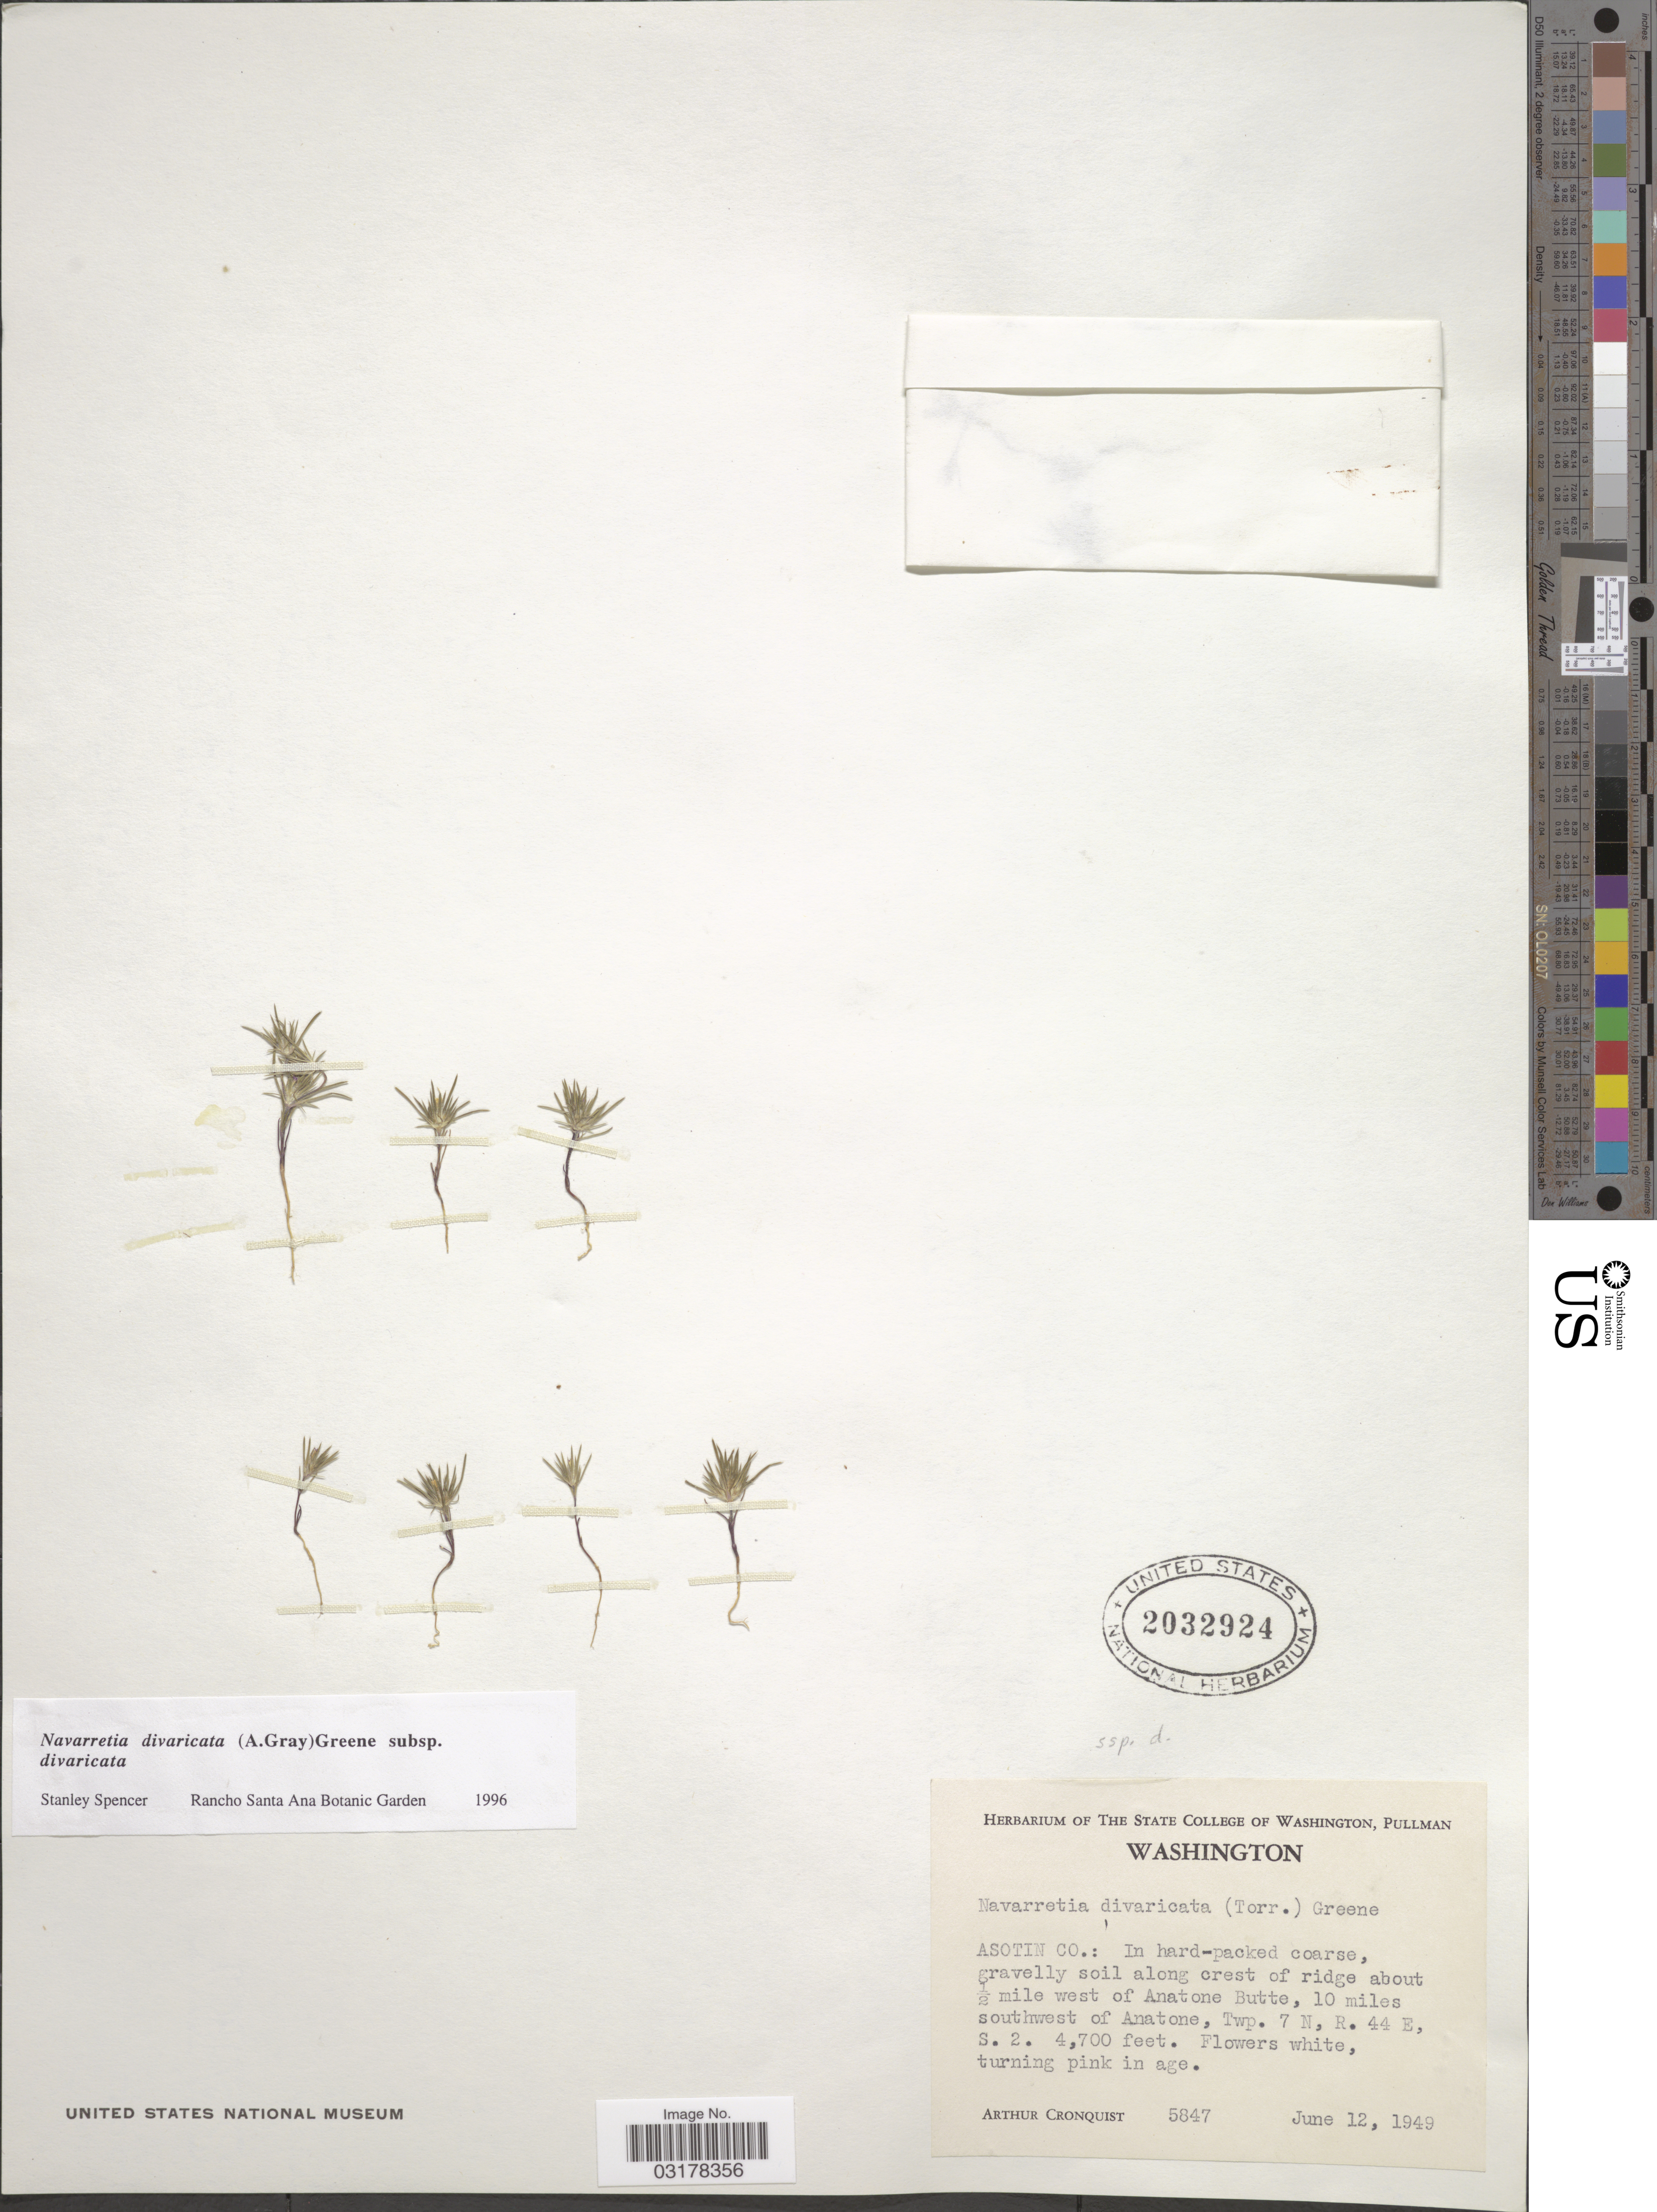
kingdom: Plantae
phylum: Tracheophyta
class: Magnoliopsida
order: Ericales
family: Polemoniaceae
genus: Navarretia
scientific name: Navarretia divaricata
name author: S.W. Greene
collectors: A. J. Cronquist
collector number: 5847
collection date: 1949-06-12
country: United States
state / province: Washington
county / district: Asotin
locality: Asotin Co.: along crest of ridge about ½ mile west of Anatone Butte, 10 miles southwest of Anatone, Twp. 7 N, R. 44 E, S. 2.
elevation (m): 1433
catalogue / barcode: US 2032924